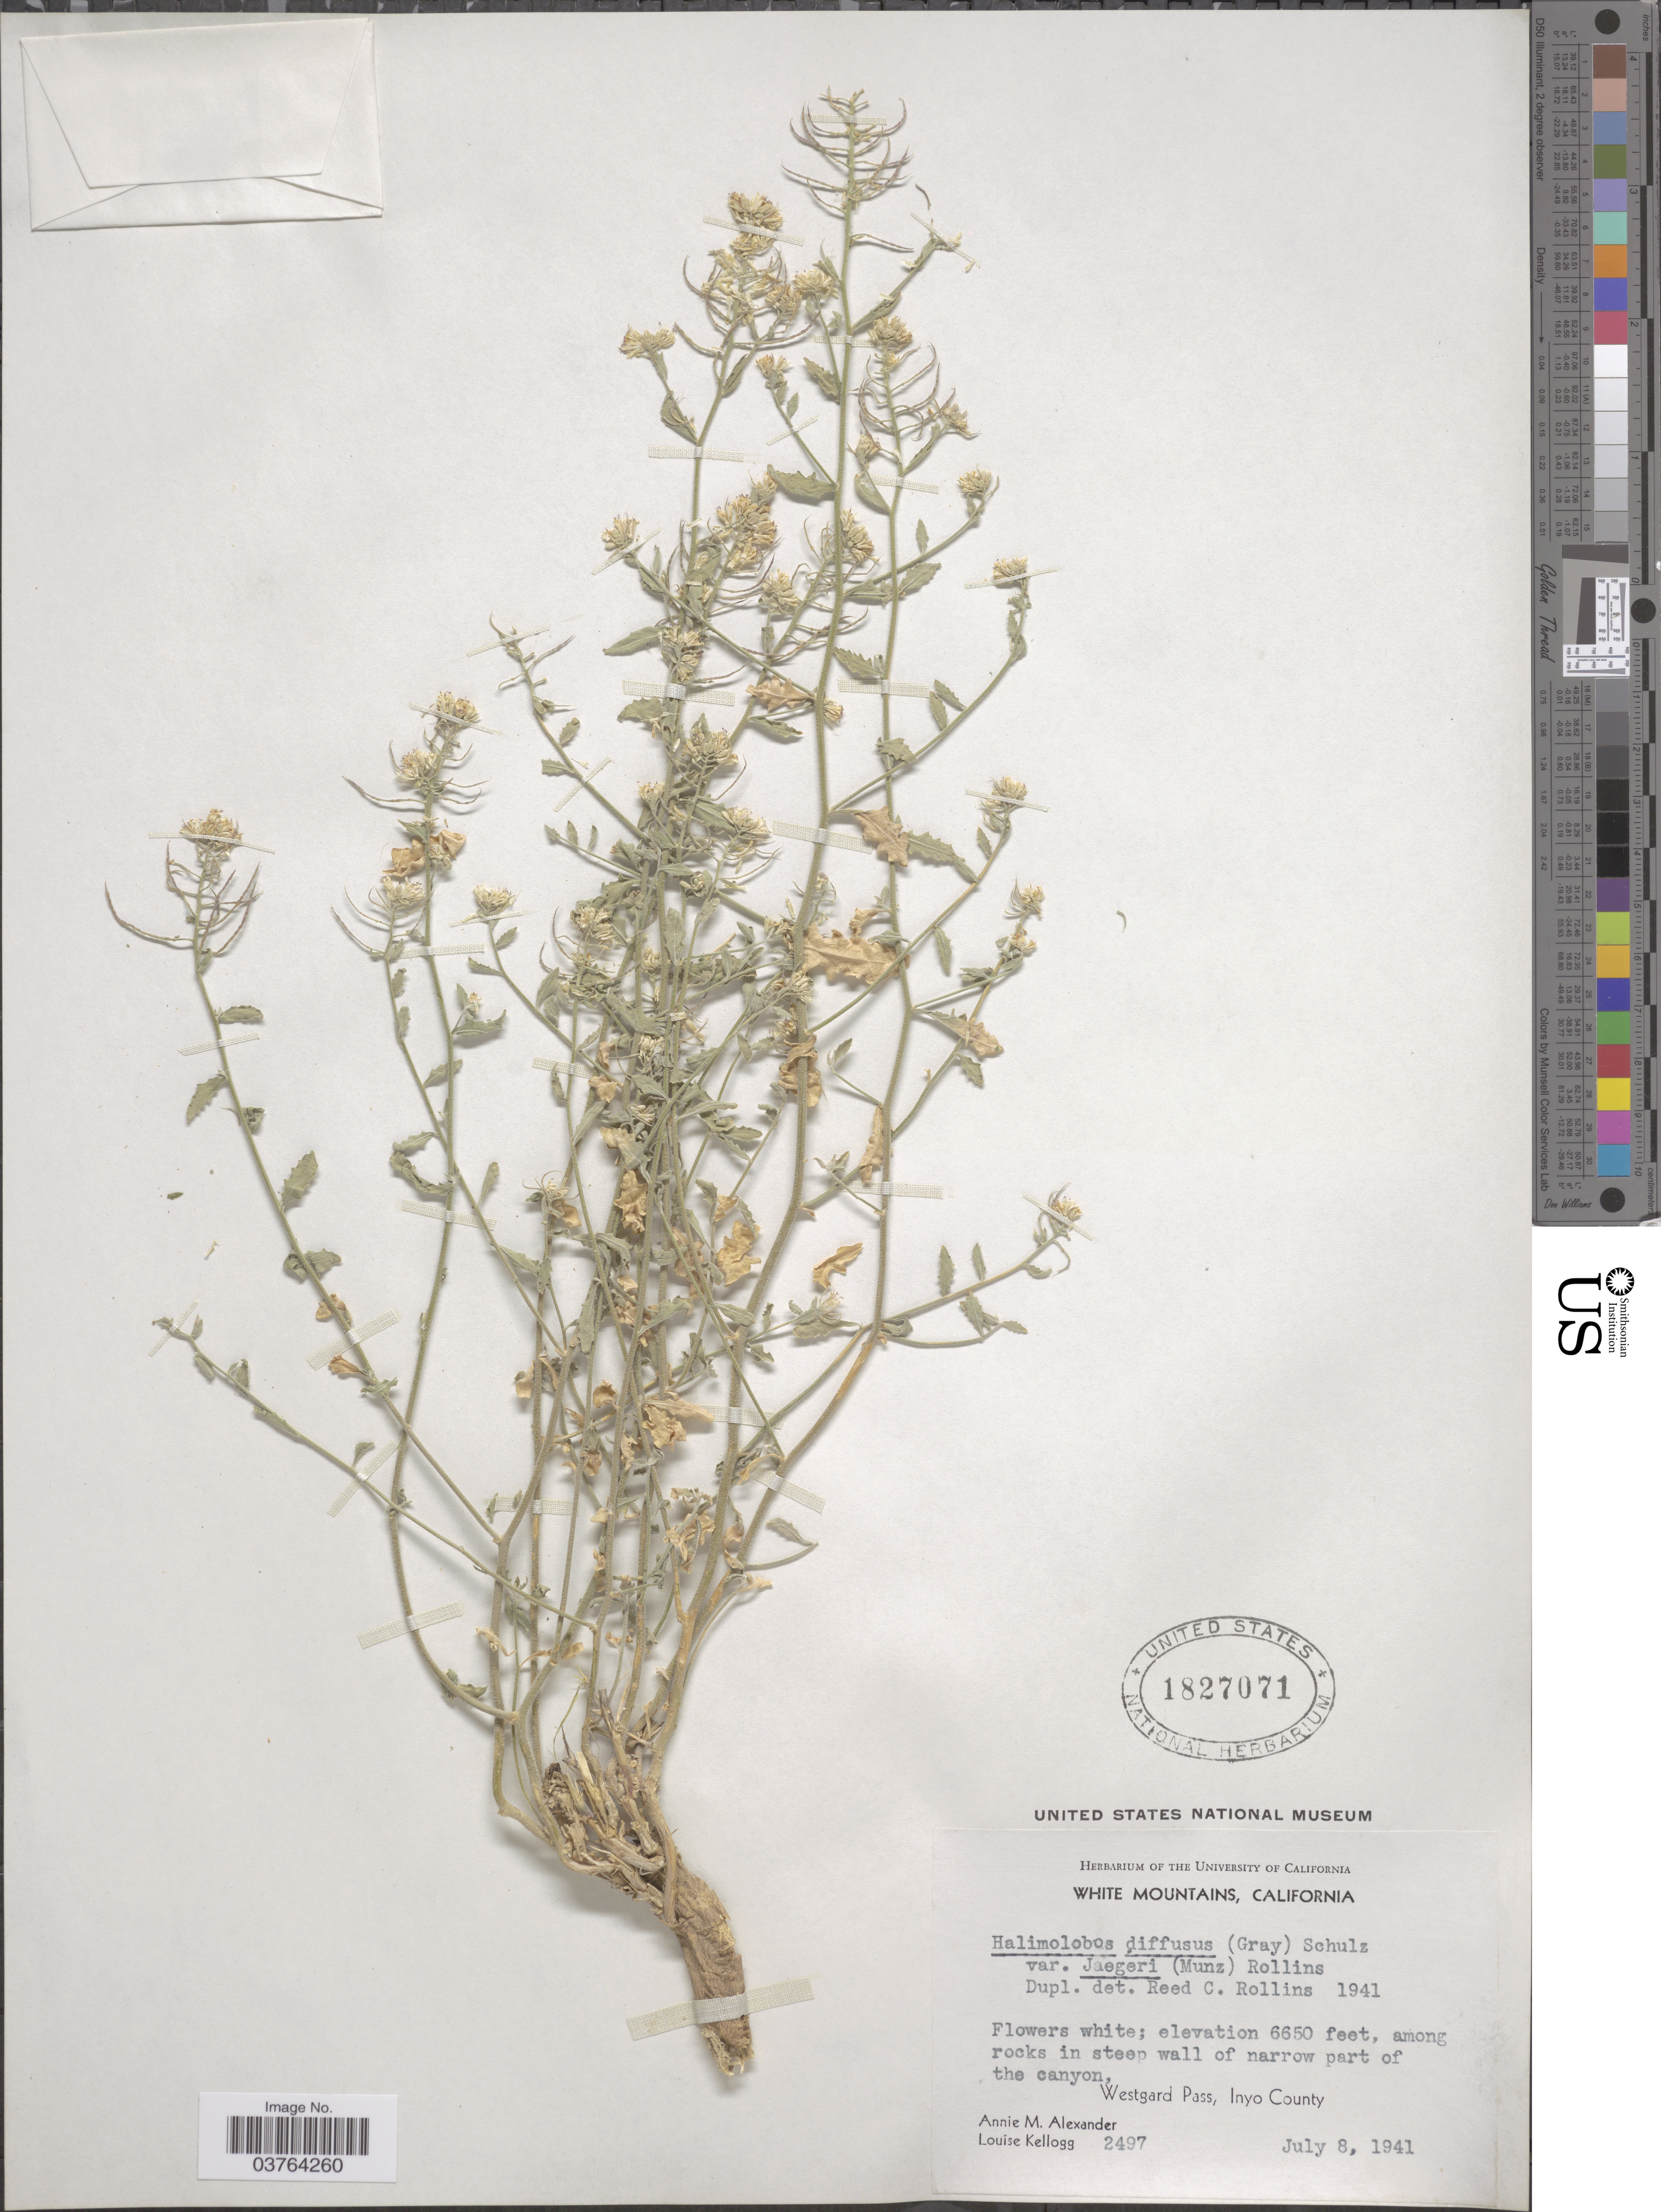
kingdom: Plantae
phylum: Tracheophyta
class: Magnoliopsida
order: Brassicales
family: Brassicaceae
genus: Halimolobos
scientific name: Halimolobos diffusa var. jaegeri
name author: (A. Gray) Rollins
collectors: A. M. Alexander & L. Kellogg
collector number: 2497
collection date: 1941-07-08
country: United States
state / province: California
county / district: Inyo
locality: White Mountains. Among rocks in steep wall of narrow part of the canyon, Westgard Pass, Inyo County.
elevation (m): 2027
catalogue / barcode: US 1827071